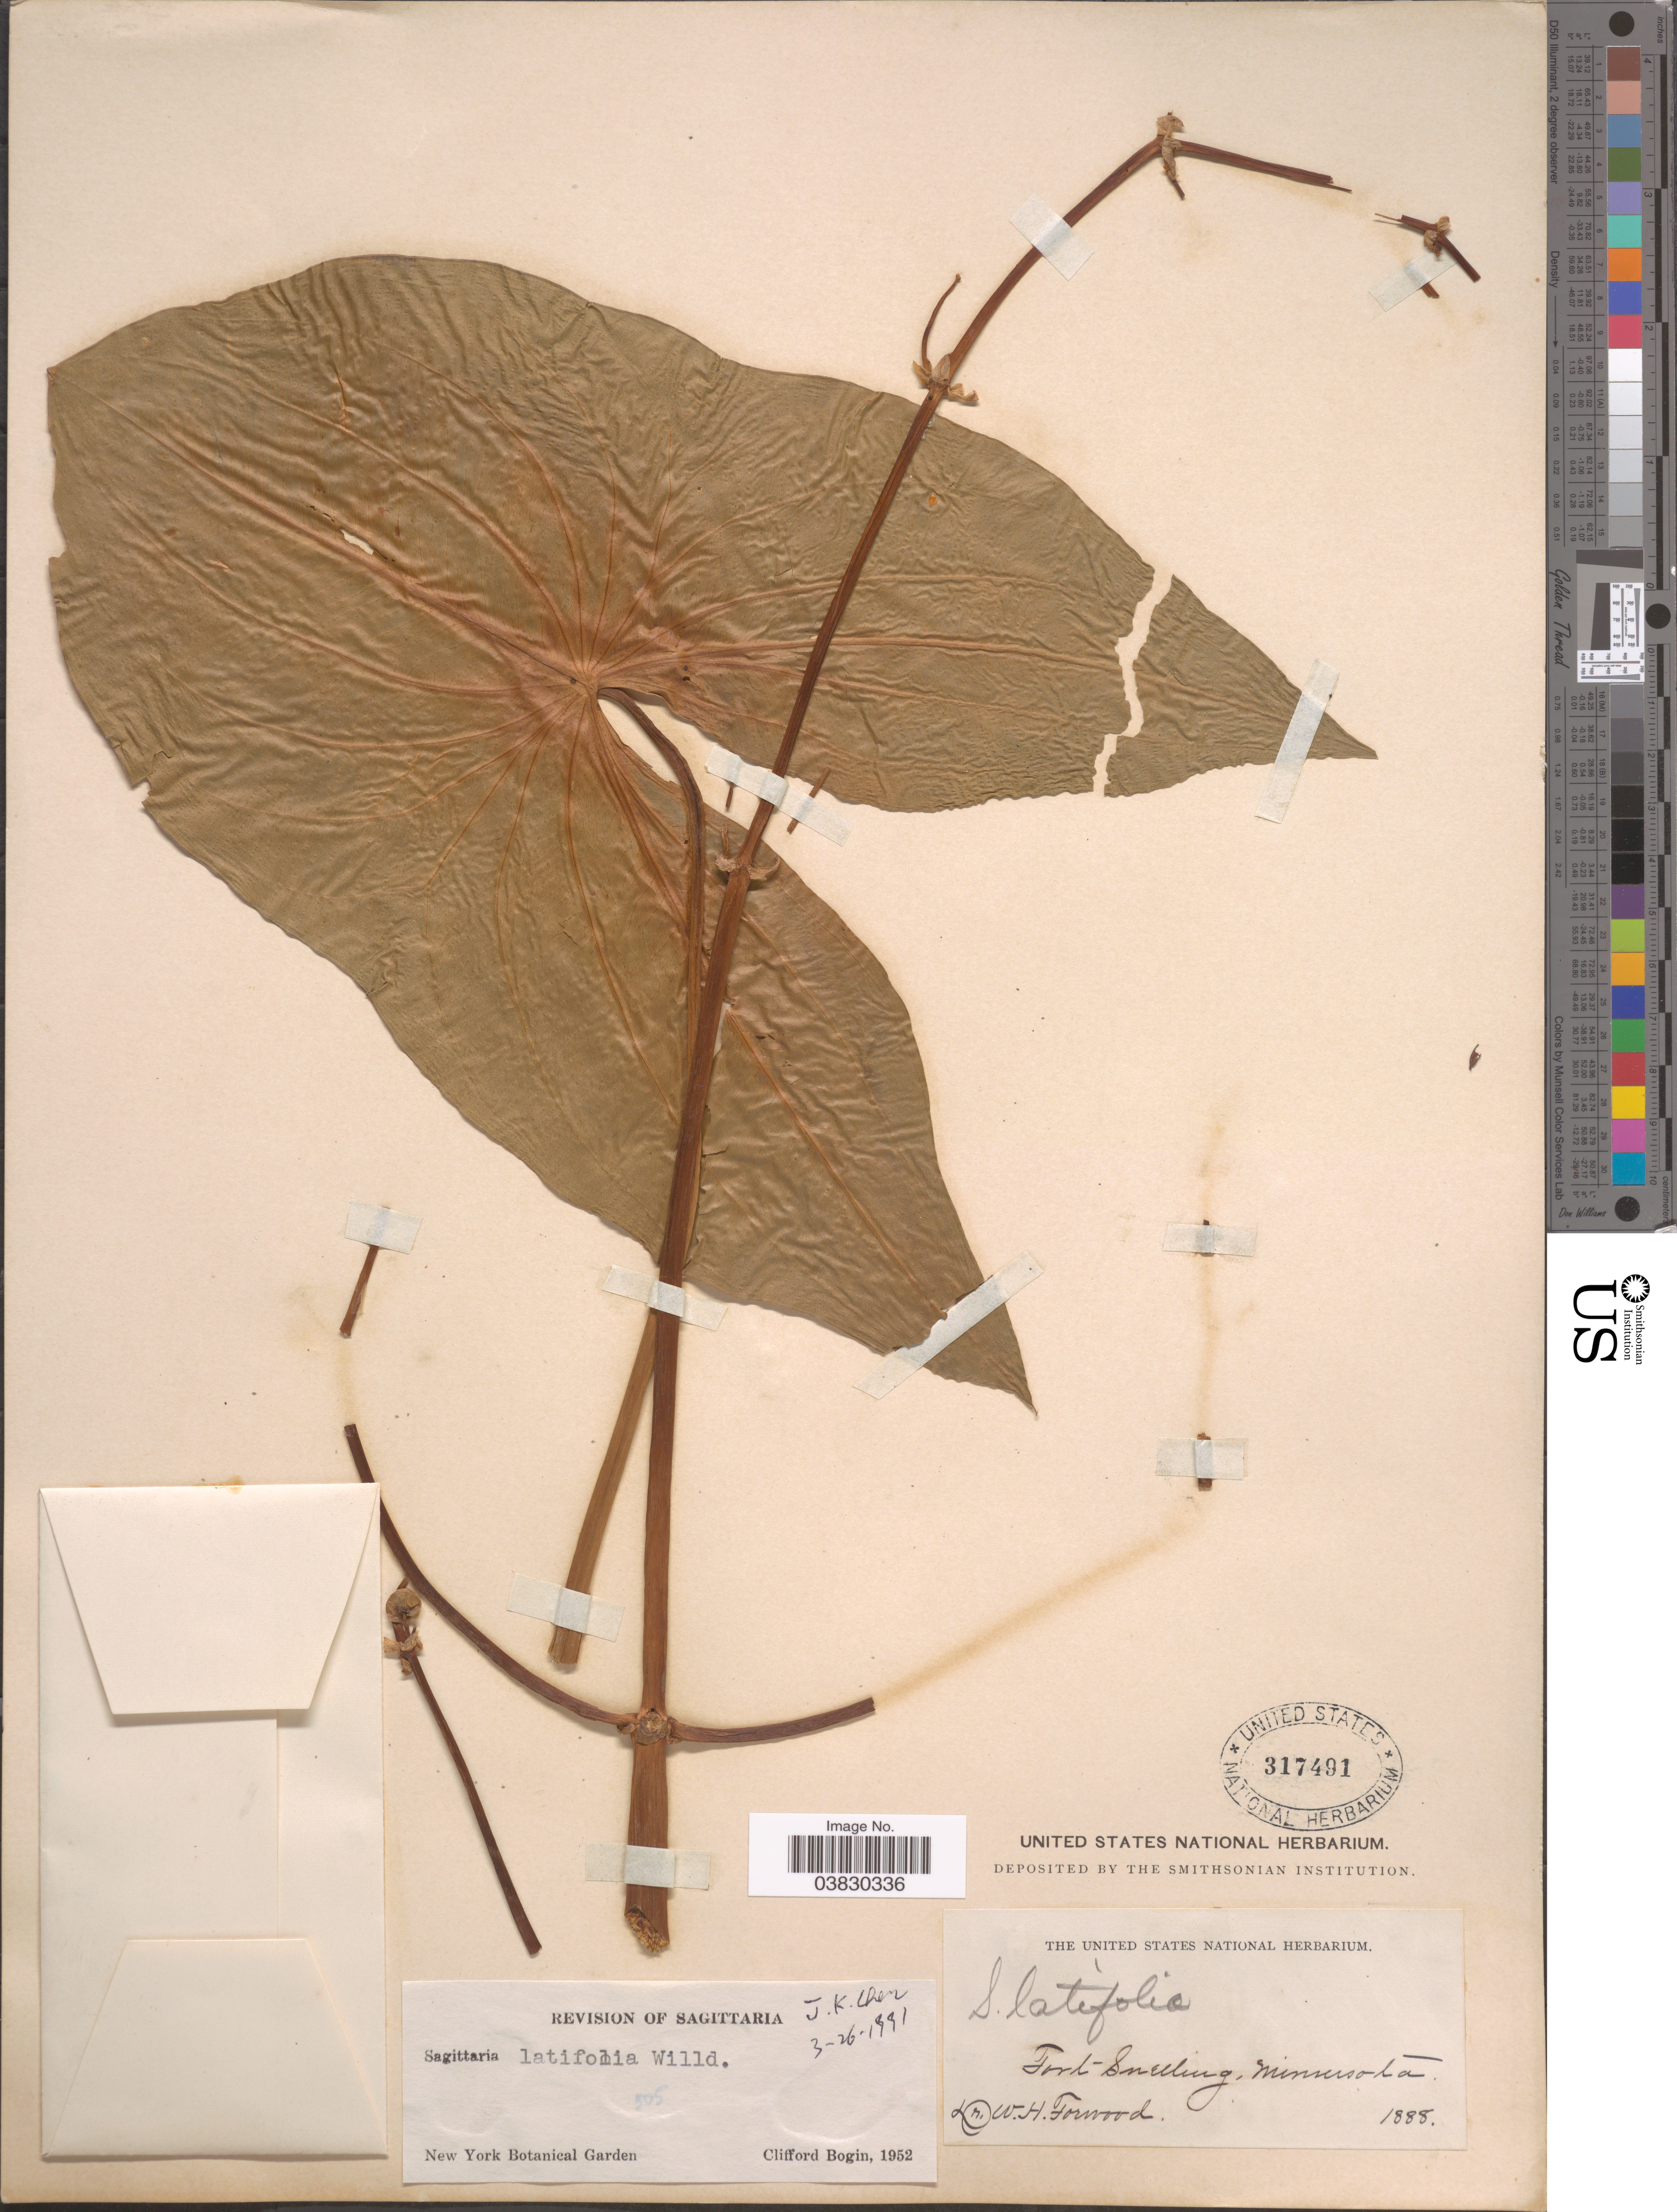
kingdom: Plantae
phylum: Tracheophyta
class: Liliopsida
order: Alismatales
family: Alismataceae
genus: Sagittaria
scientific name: Sagittaria latifolia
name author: Willd.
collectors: W. Forwood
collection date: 1888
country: United States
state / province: Minnesota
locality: Fort Snelling.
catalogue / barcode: US 317491